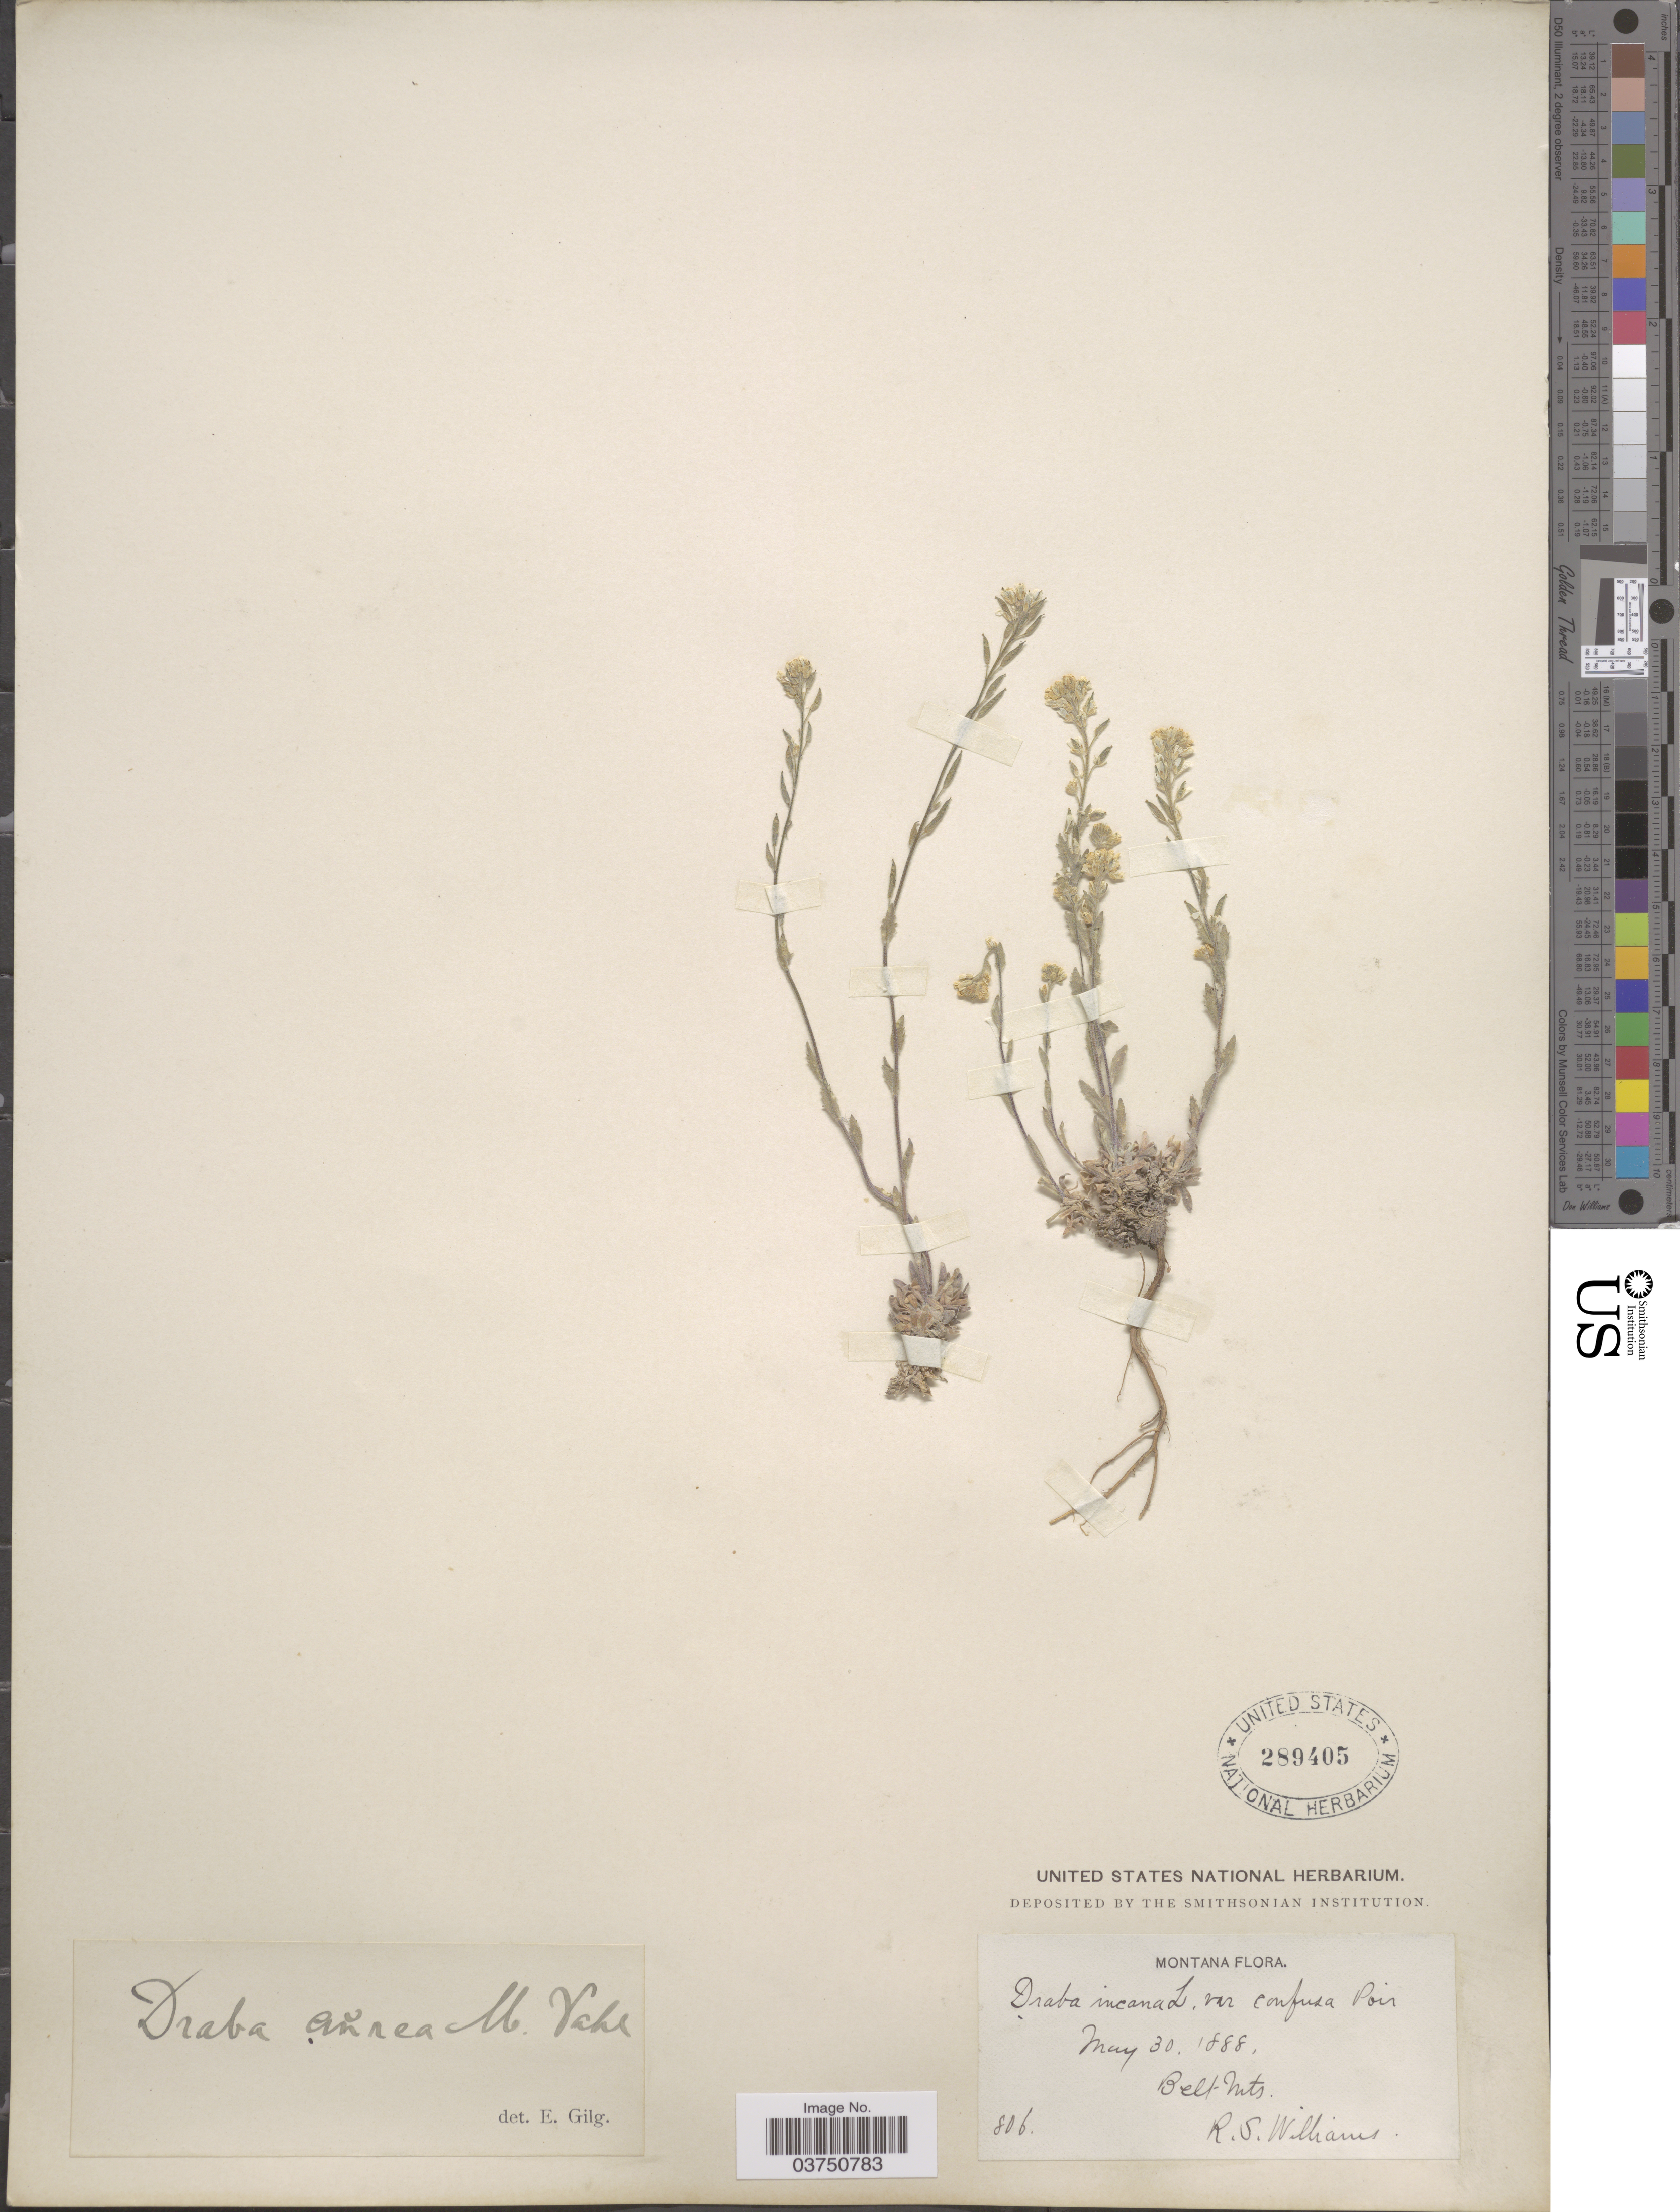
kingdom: Plantae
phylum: Tracheophyta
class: Magnoliopsida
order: Brassicales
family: Brassicaceae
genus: Draba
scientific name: Draba aurea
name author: Vahl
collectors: R. S. Williams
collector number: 806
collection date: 1888-05-30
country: United States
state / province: Montana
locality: Belt Mts.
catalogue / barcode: US 289405